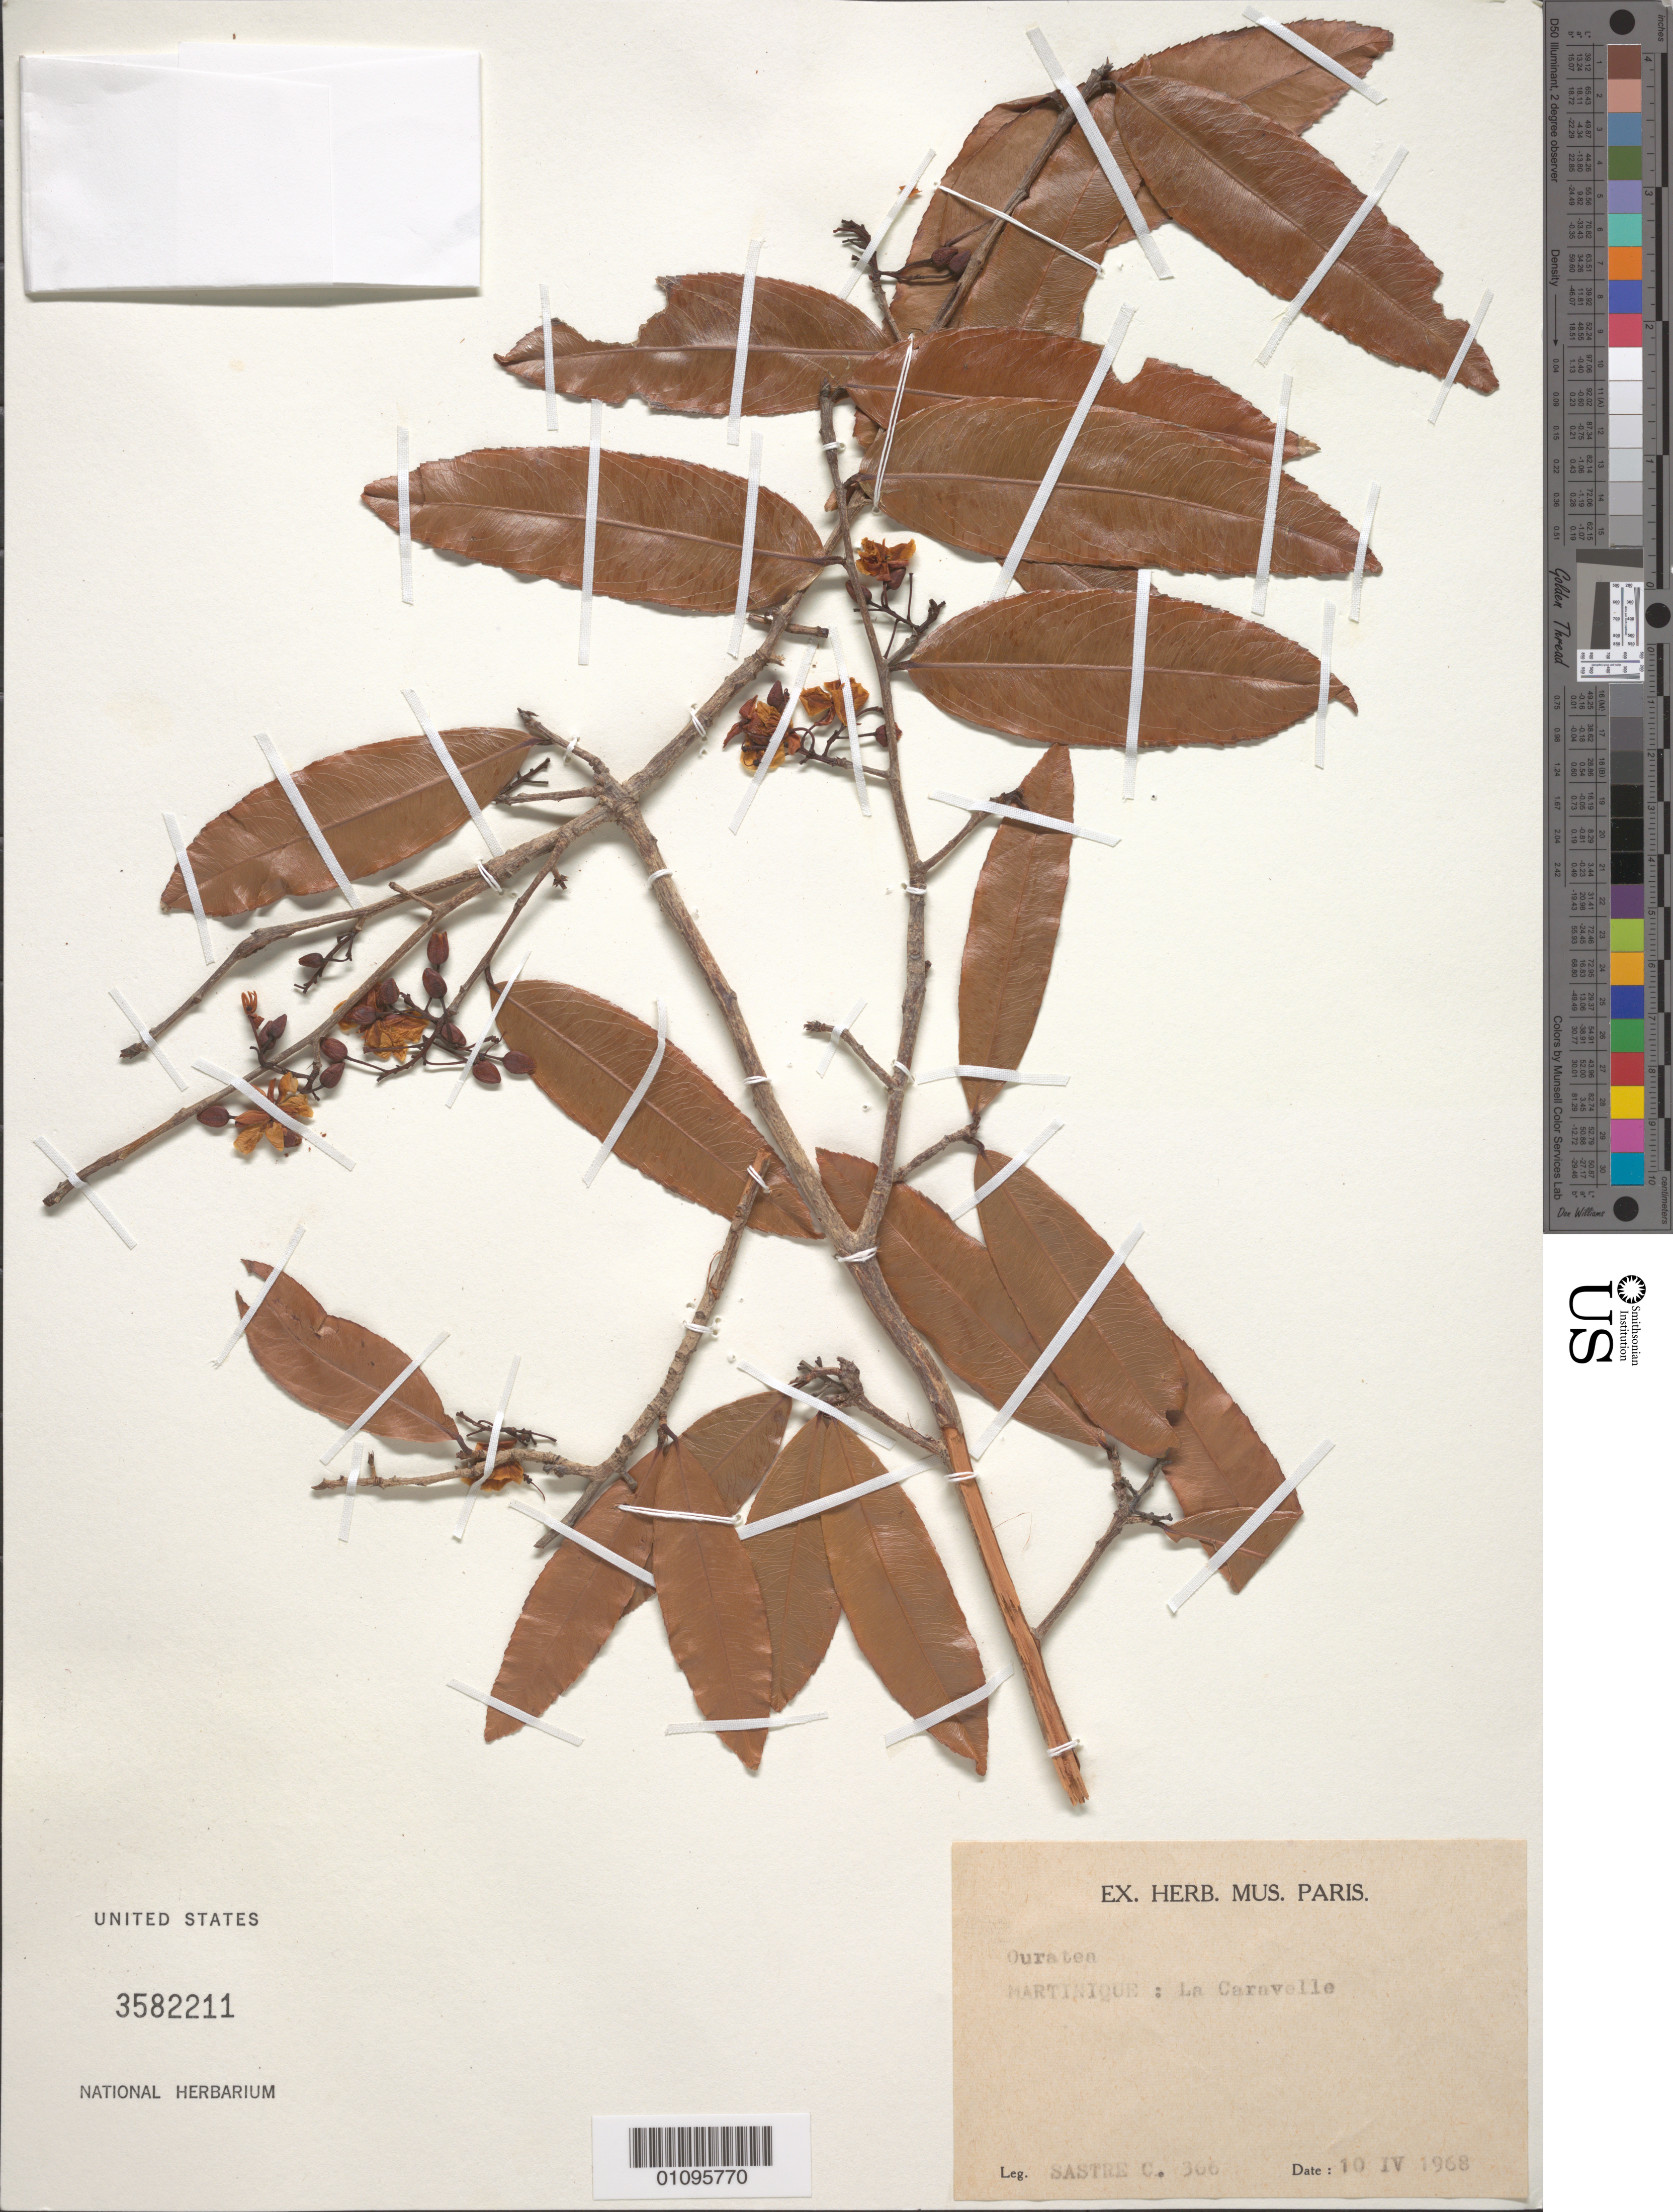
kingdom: Plantae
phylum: Tracheophyta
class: Magnoliopsida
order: Malpighiales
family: Ochnaceae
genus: Ouratea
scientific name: Ouratea sp.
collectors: C. H. L. Sastre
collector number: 366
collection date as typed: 10 Apr 1968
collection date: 1968-04-10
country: Martinique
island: Martinique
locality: La Caravelle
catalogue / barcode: US 3582211